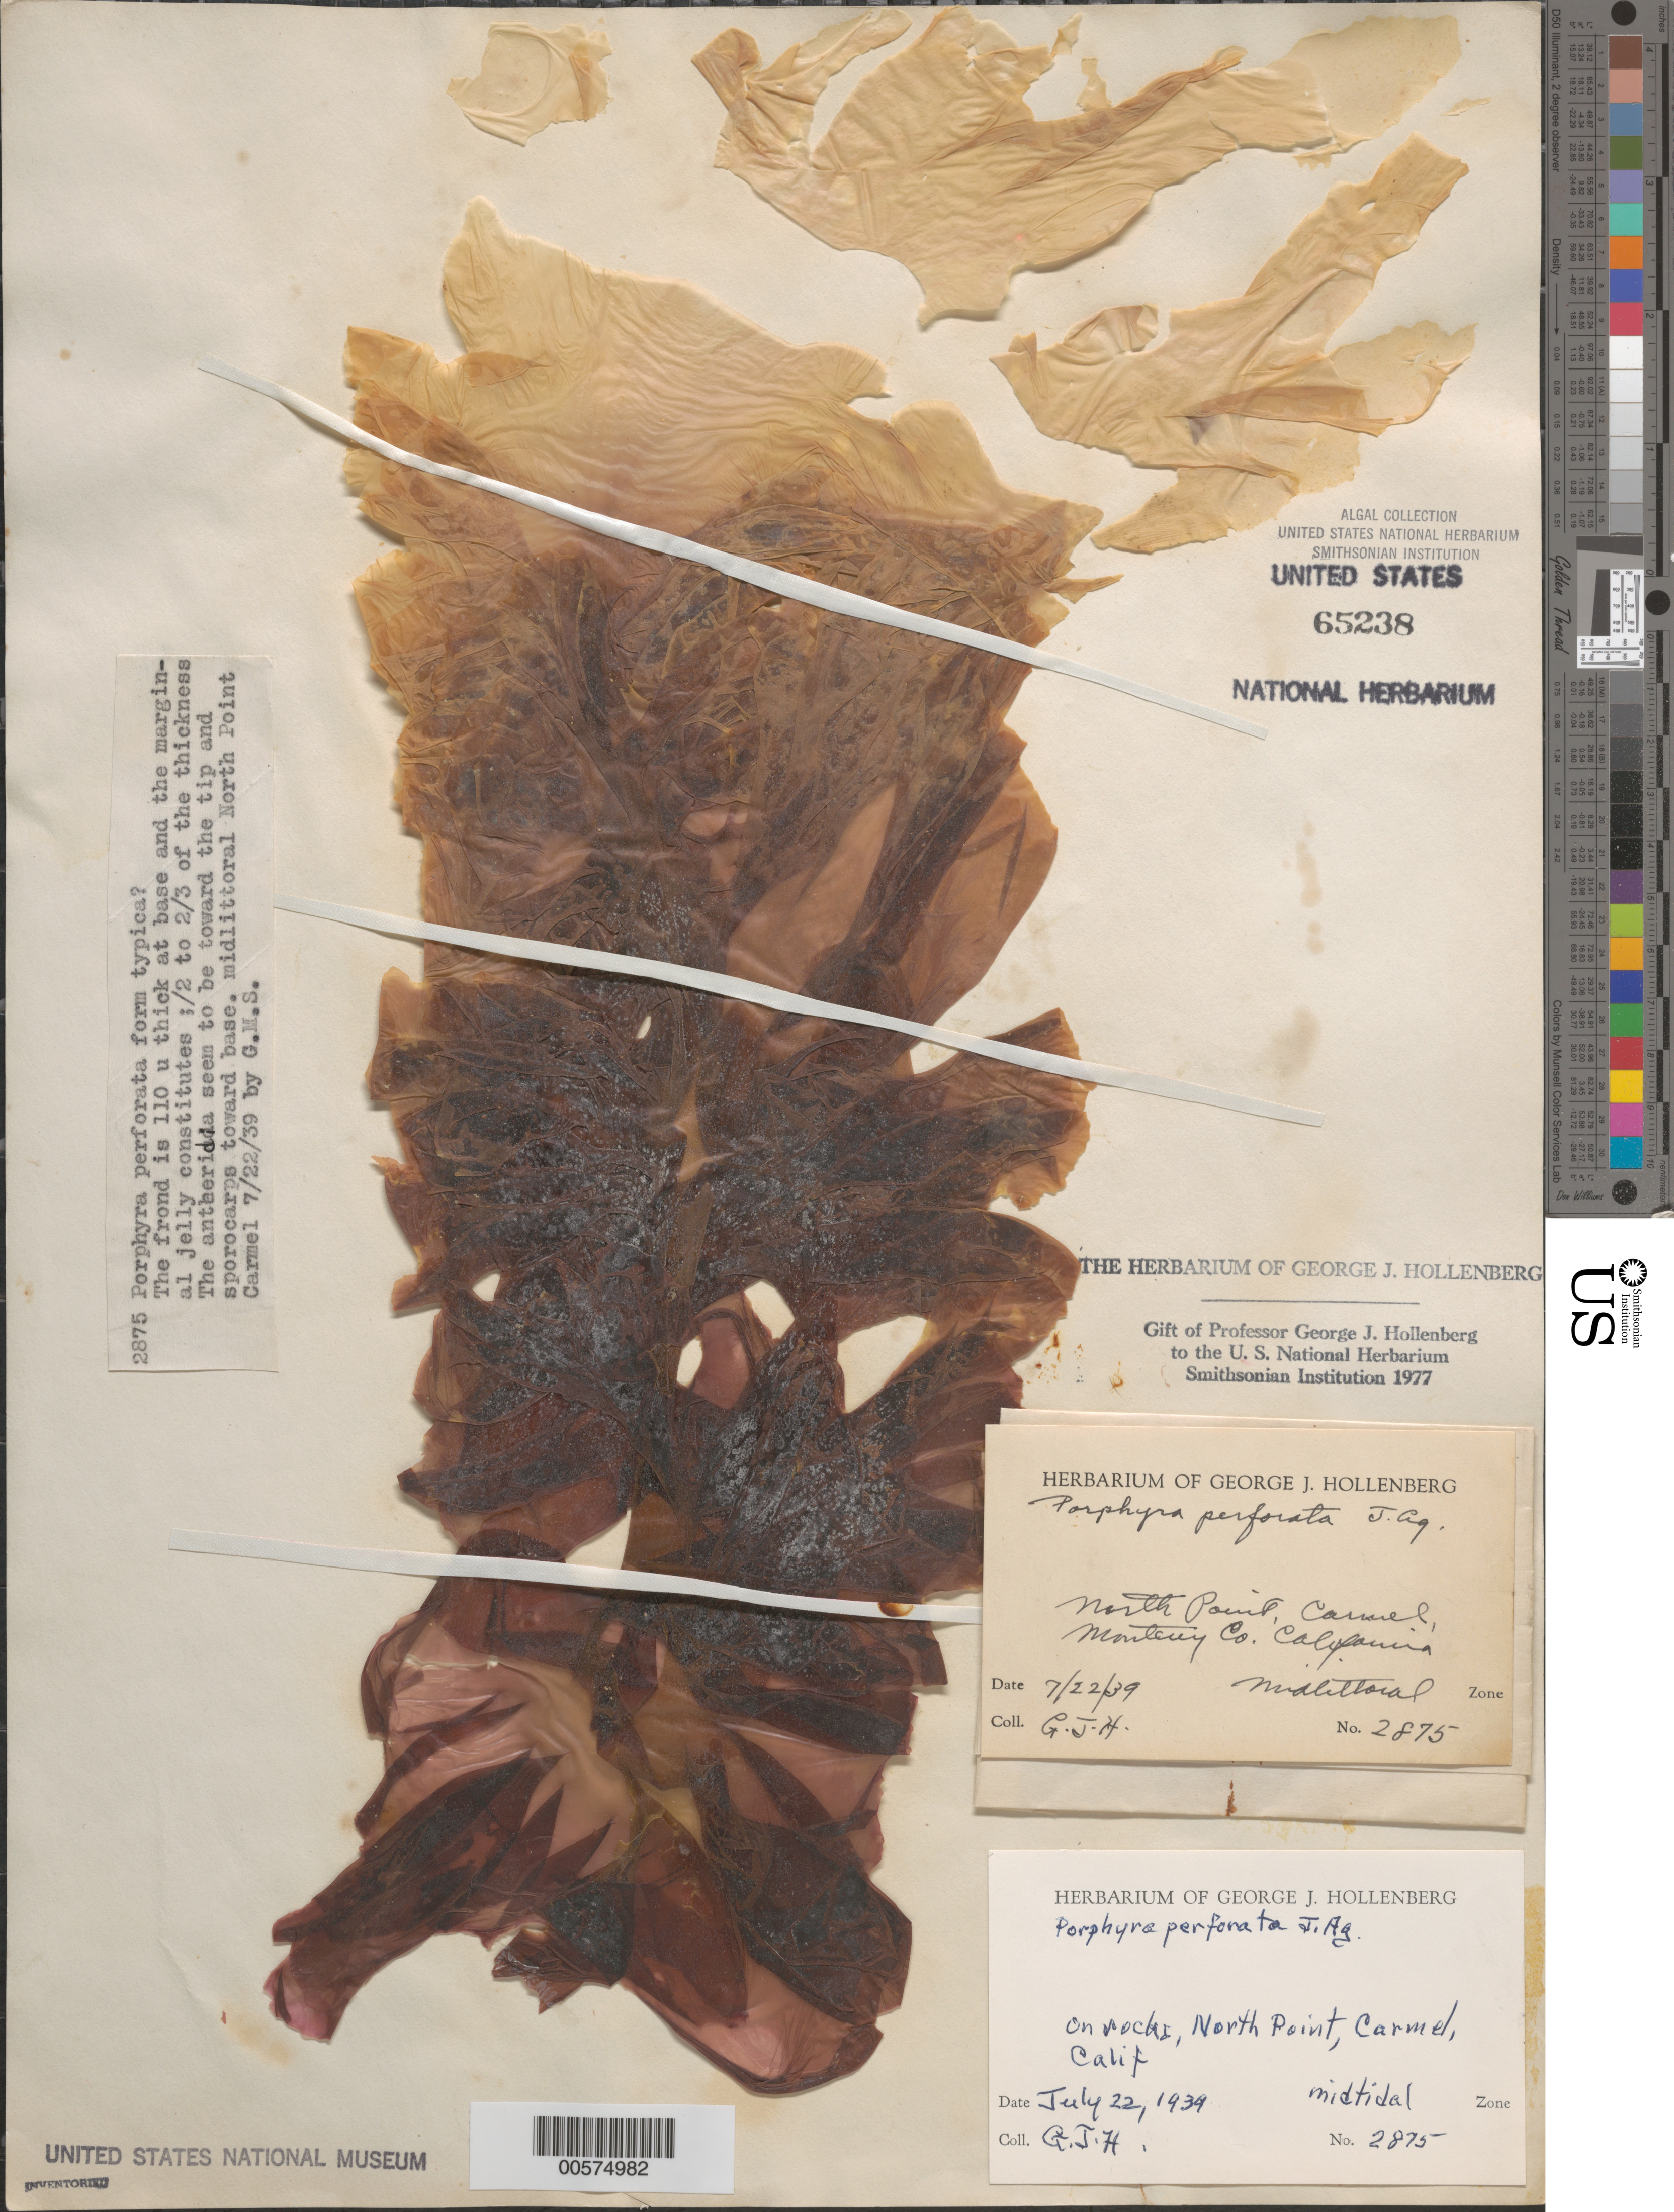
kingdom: Plantae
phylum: Rhodophyta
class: Bangiophyceae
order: Bangiales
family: Bangiaceae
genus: Pyropia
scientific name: Pyropia perforata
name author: (J. Agardh) S.C. Lindstrom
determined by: Algae name updating Project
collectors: G. Hollenberg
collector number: GJH 2875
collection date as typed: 22 Jul 1939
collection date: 1939-07-22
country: United States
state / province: California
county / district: Monterey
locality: North Point, Carmel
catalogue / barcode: US 65238